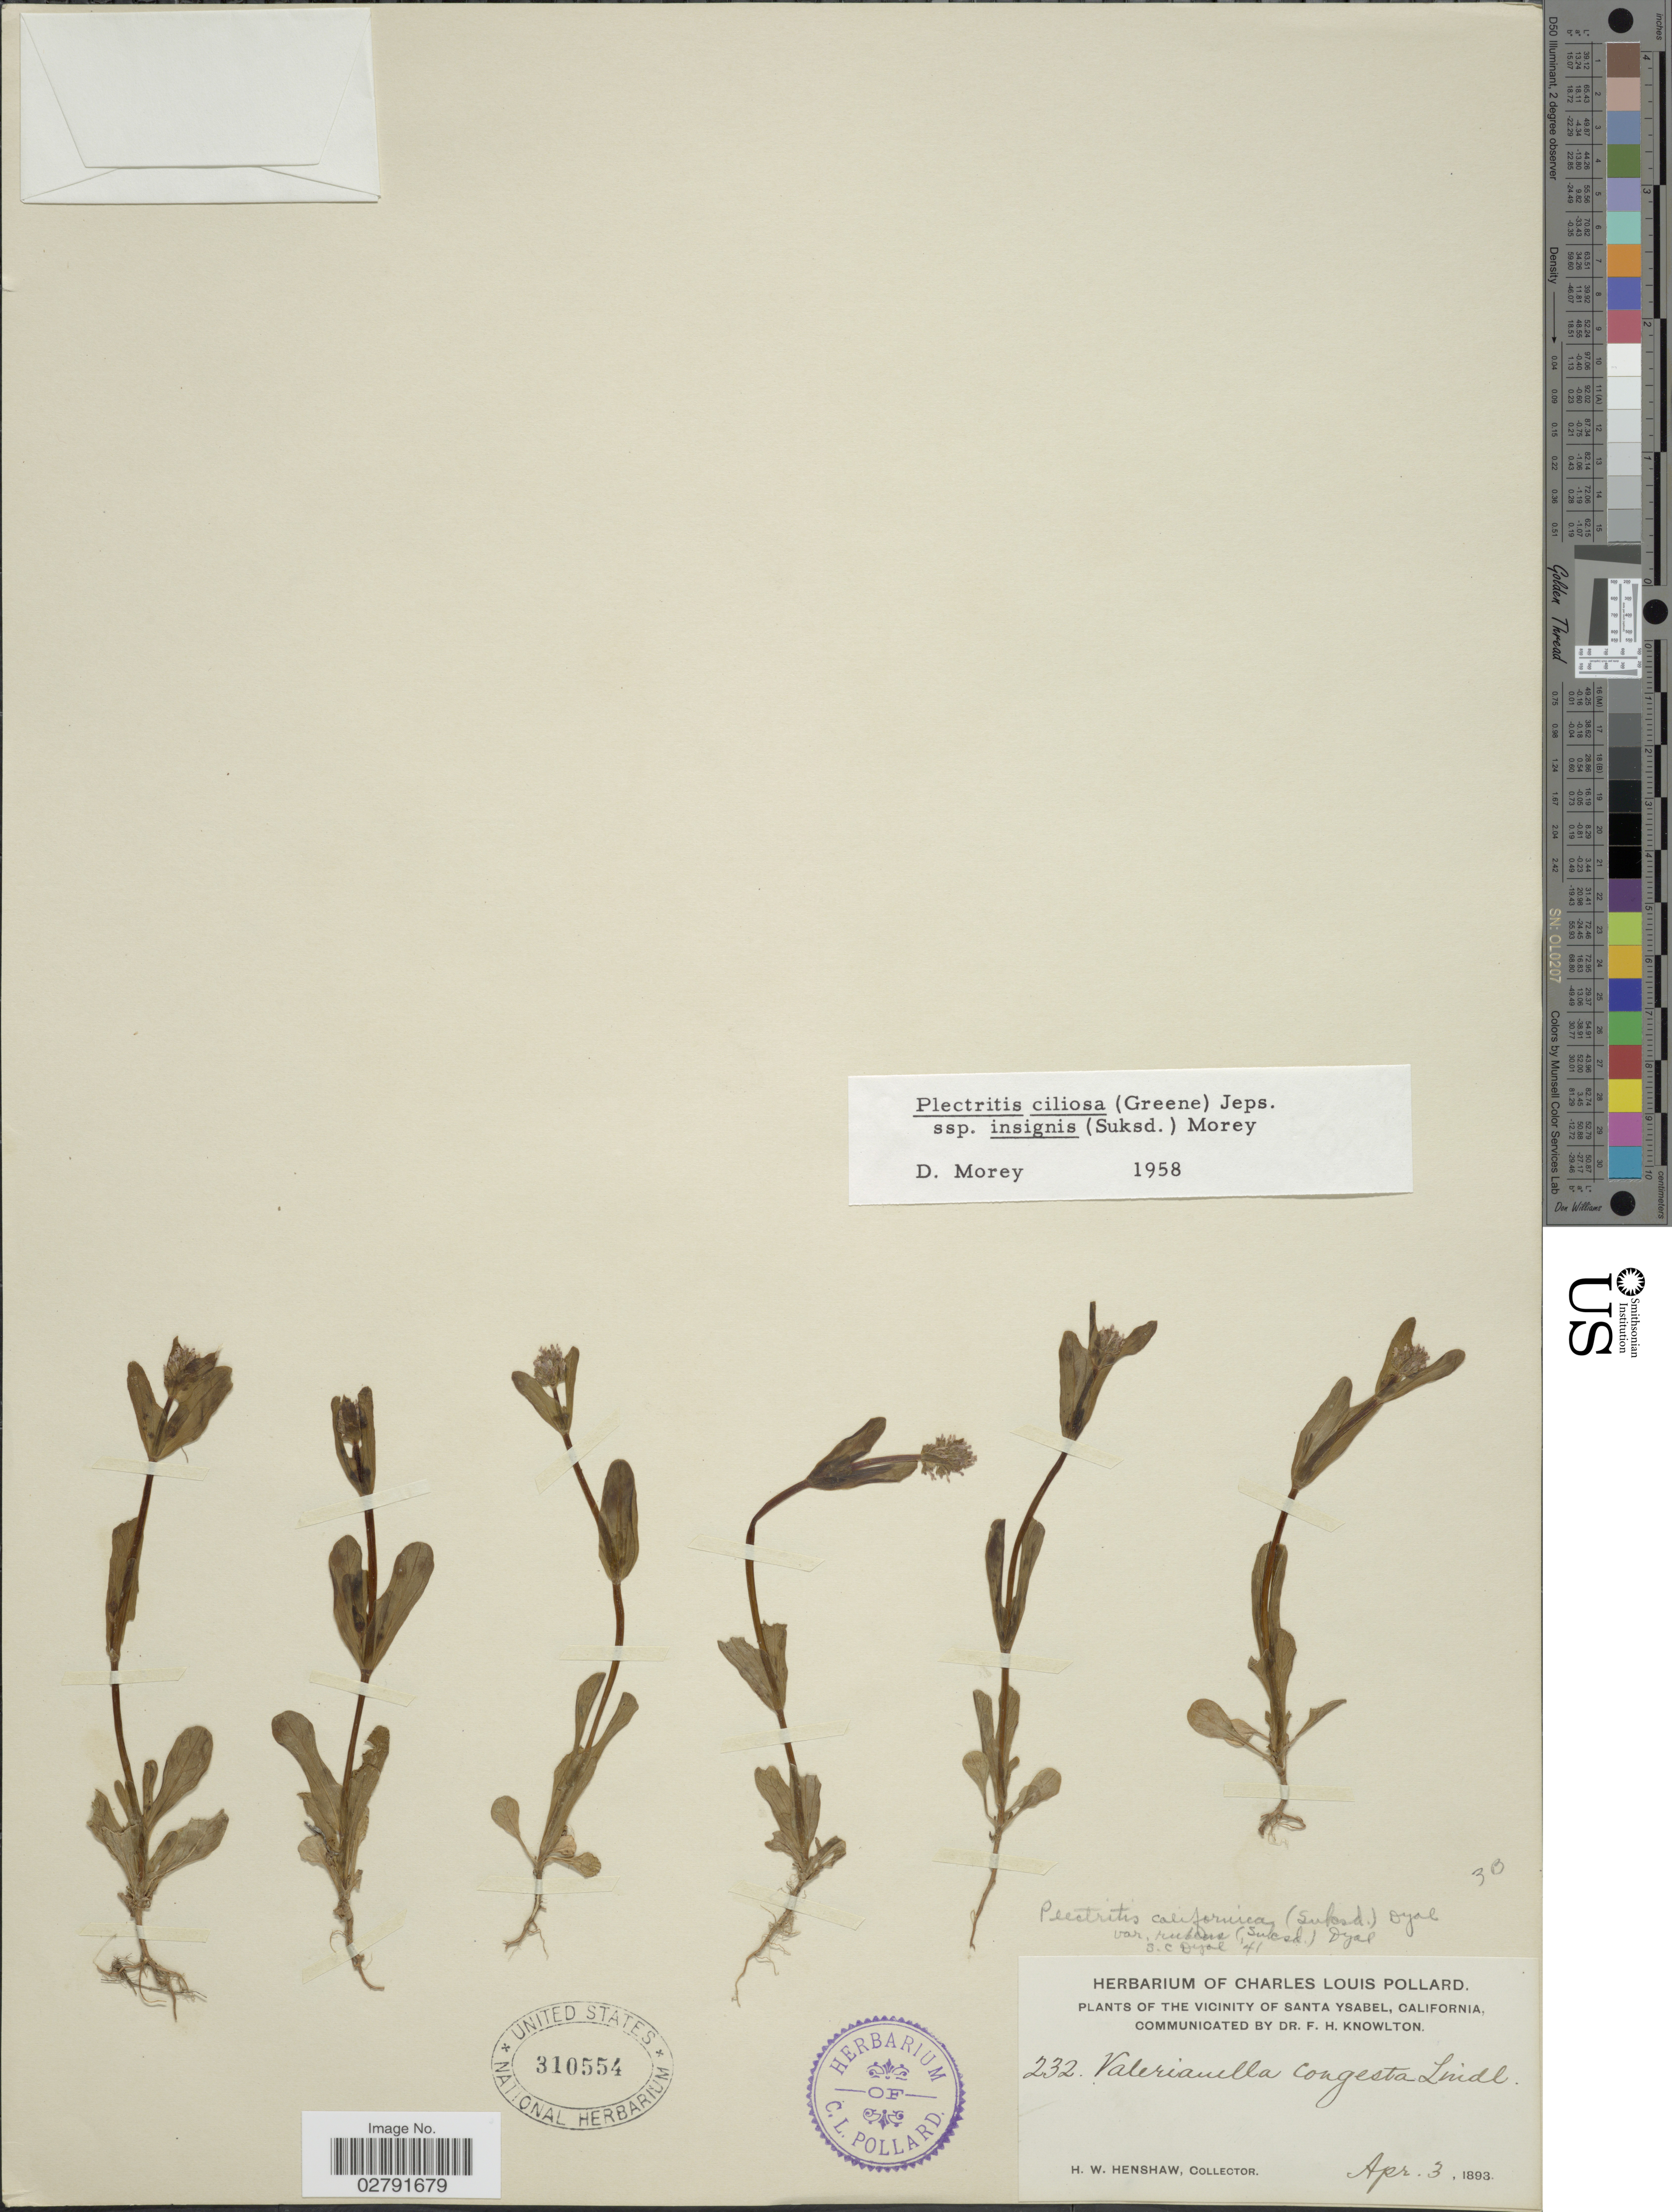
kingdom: Plantae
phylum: Tracheophyta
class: Magnoliopsida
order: Dipsacales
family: Caprifoliaceae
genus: Plectritis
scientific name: Plectritis ciliosa subsp. insignis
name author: (Suksd.) Morey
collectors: H. Henshaw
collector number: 232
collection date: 1893-04-03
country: United States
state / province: California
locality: The vicinity of Santa Ysabel.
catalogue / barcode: US 310554